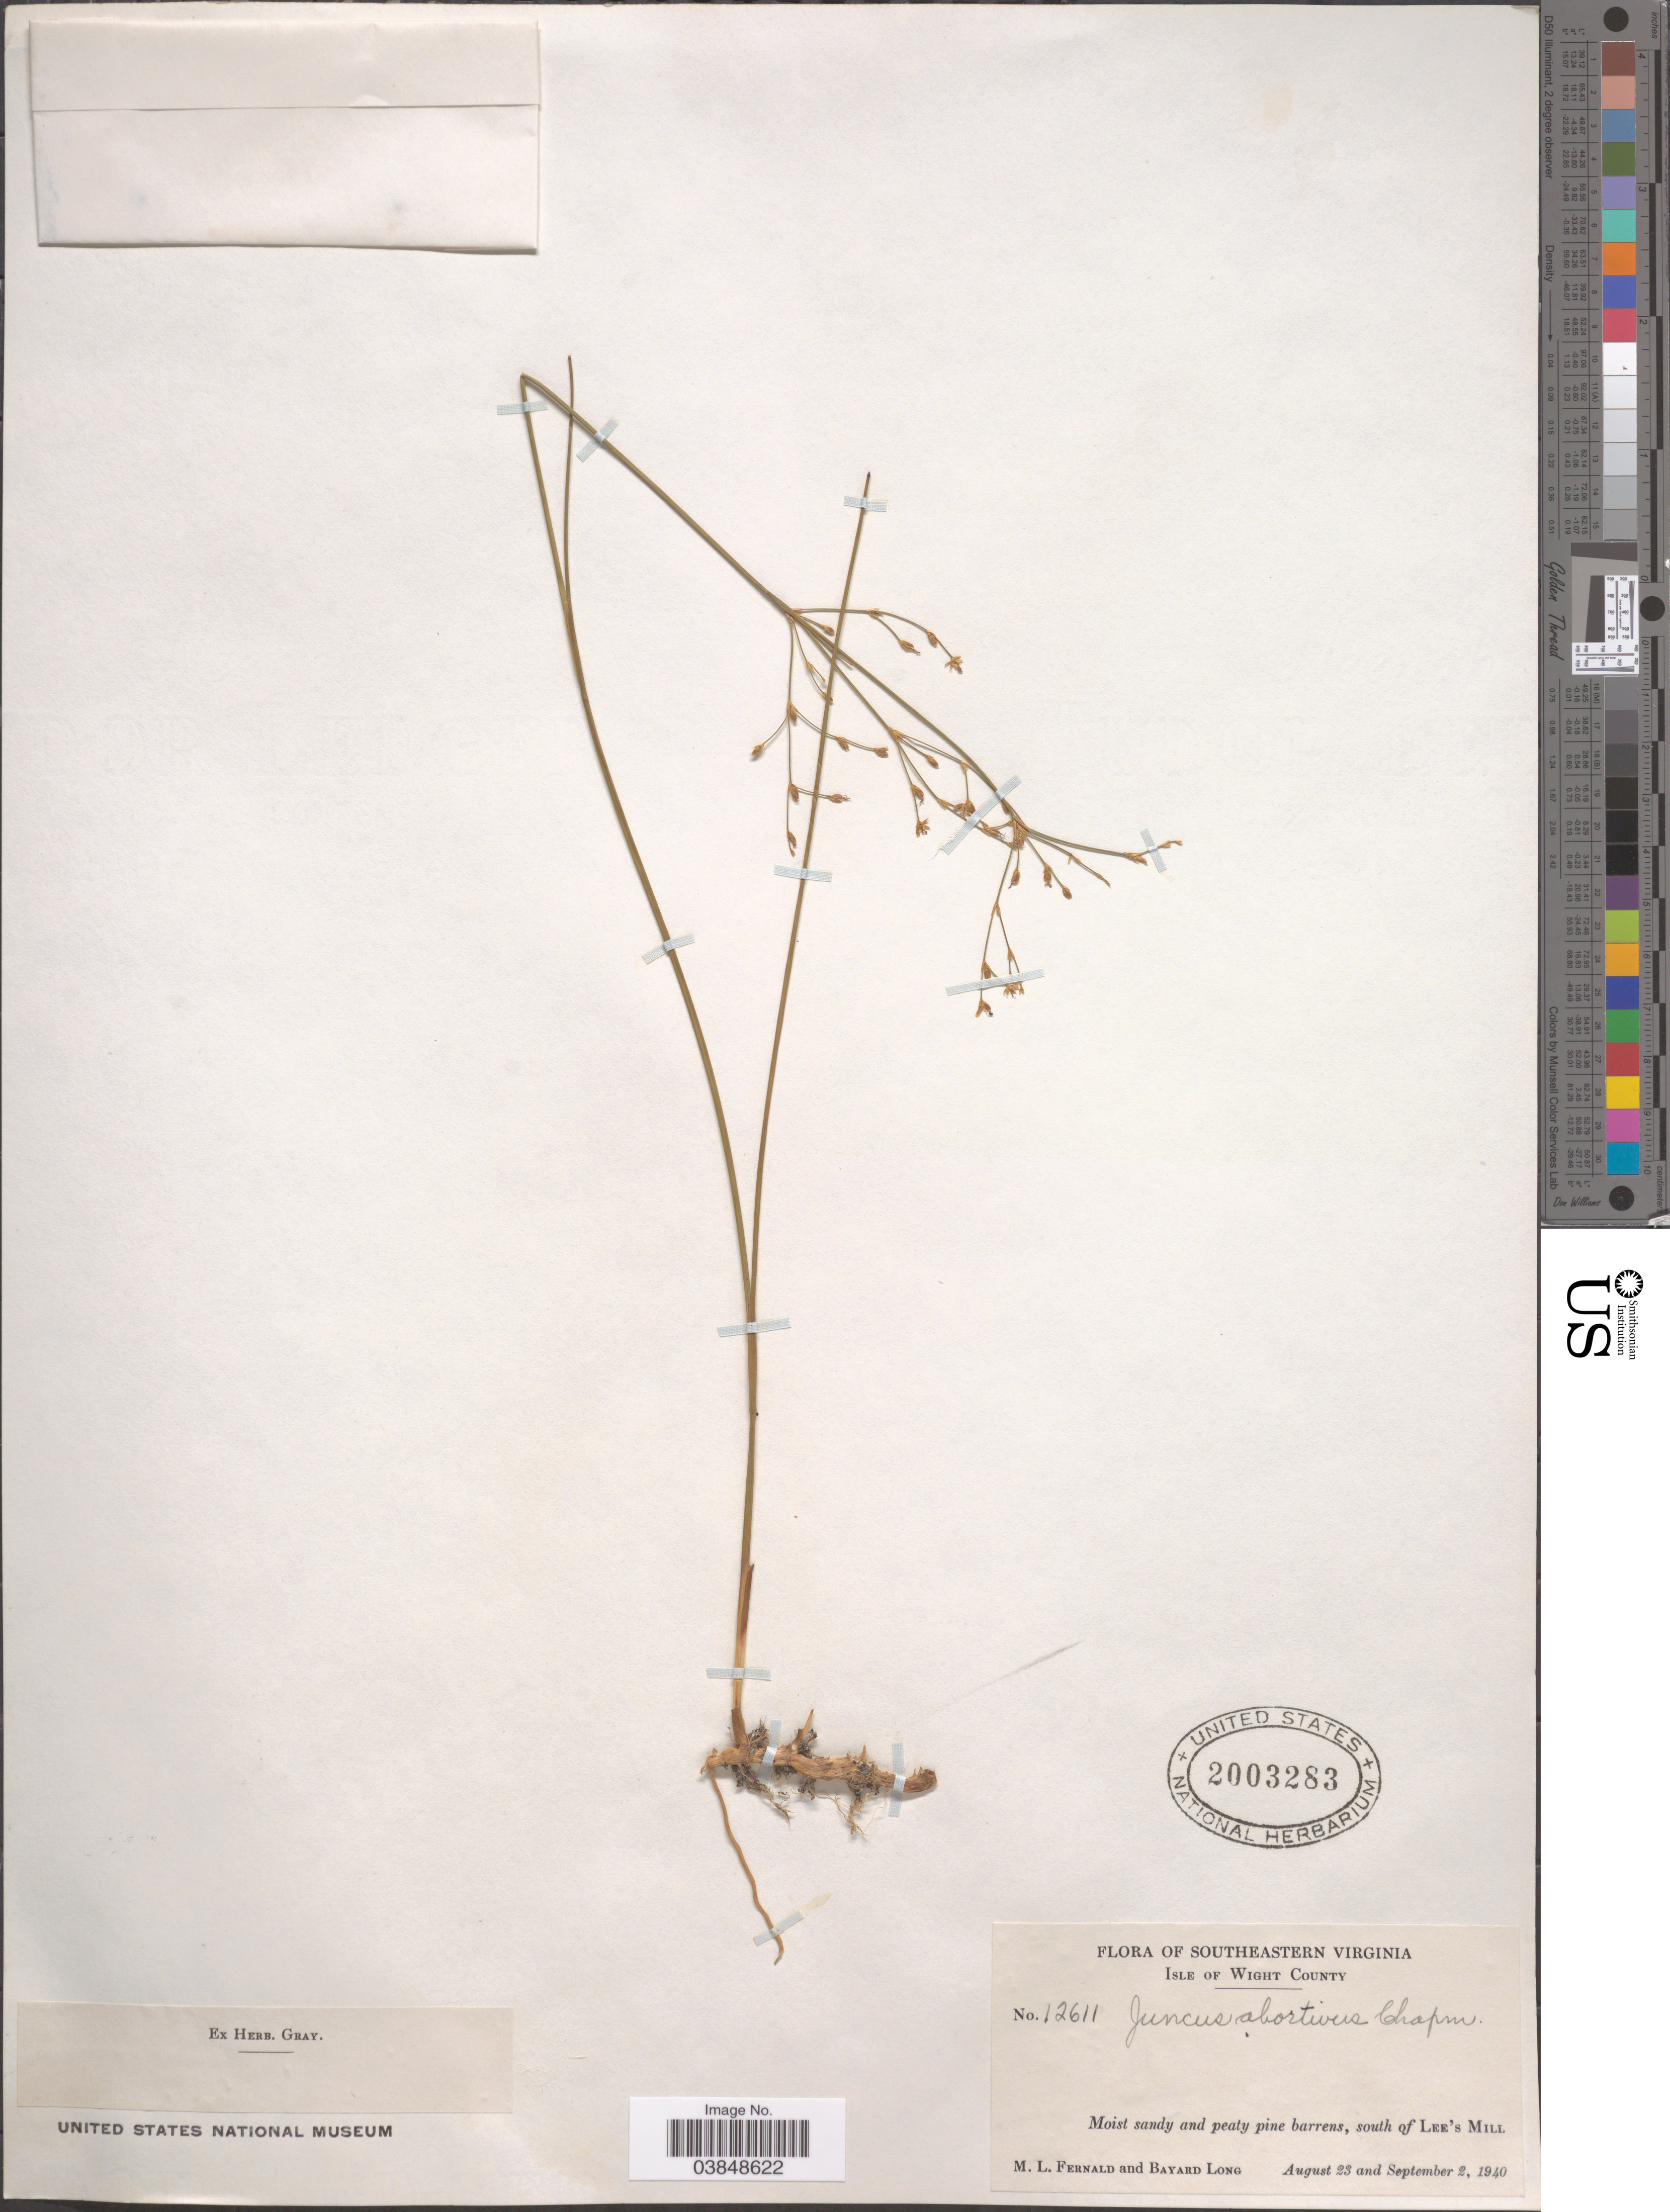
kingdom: Plantae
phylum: Tracheophyta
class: Liliopsida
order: Poales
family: Juncaceae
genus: Juncus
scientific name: Juncus abortivus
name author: Chapm.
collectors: M. L. Fernald & B. Long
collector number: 12611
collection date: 1940-08-23/1940-09-02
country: United States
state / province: Virginia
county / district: Isle of Wight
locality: Southeastern Virginia. Isle of Wight County. Moist sandy and peaty pine barrens, south of Lee's Mill.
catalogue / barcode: US 2003283